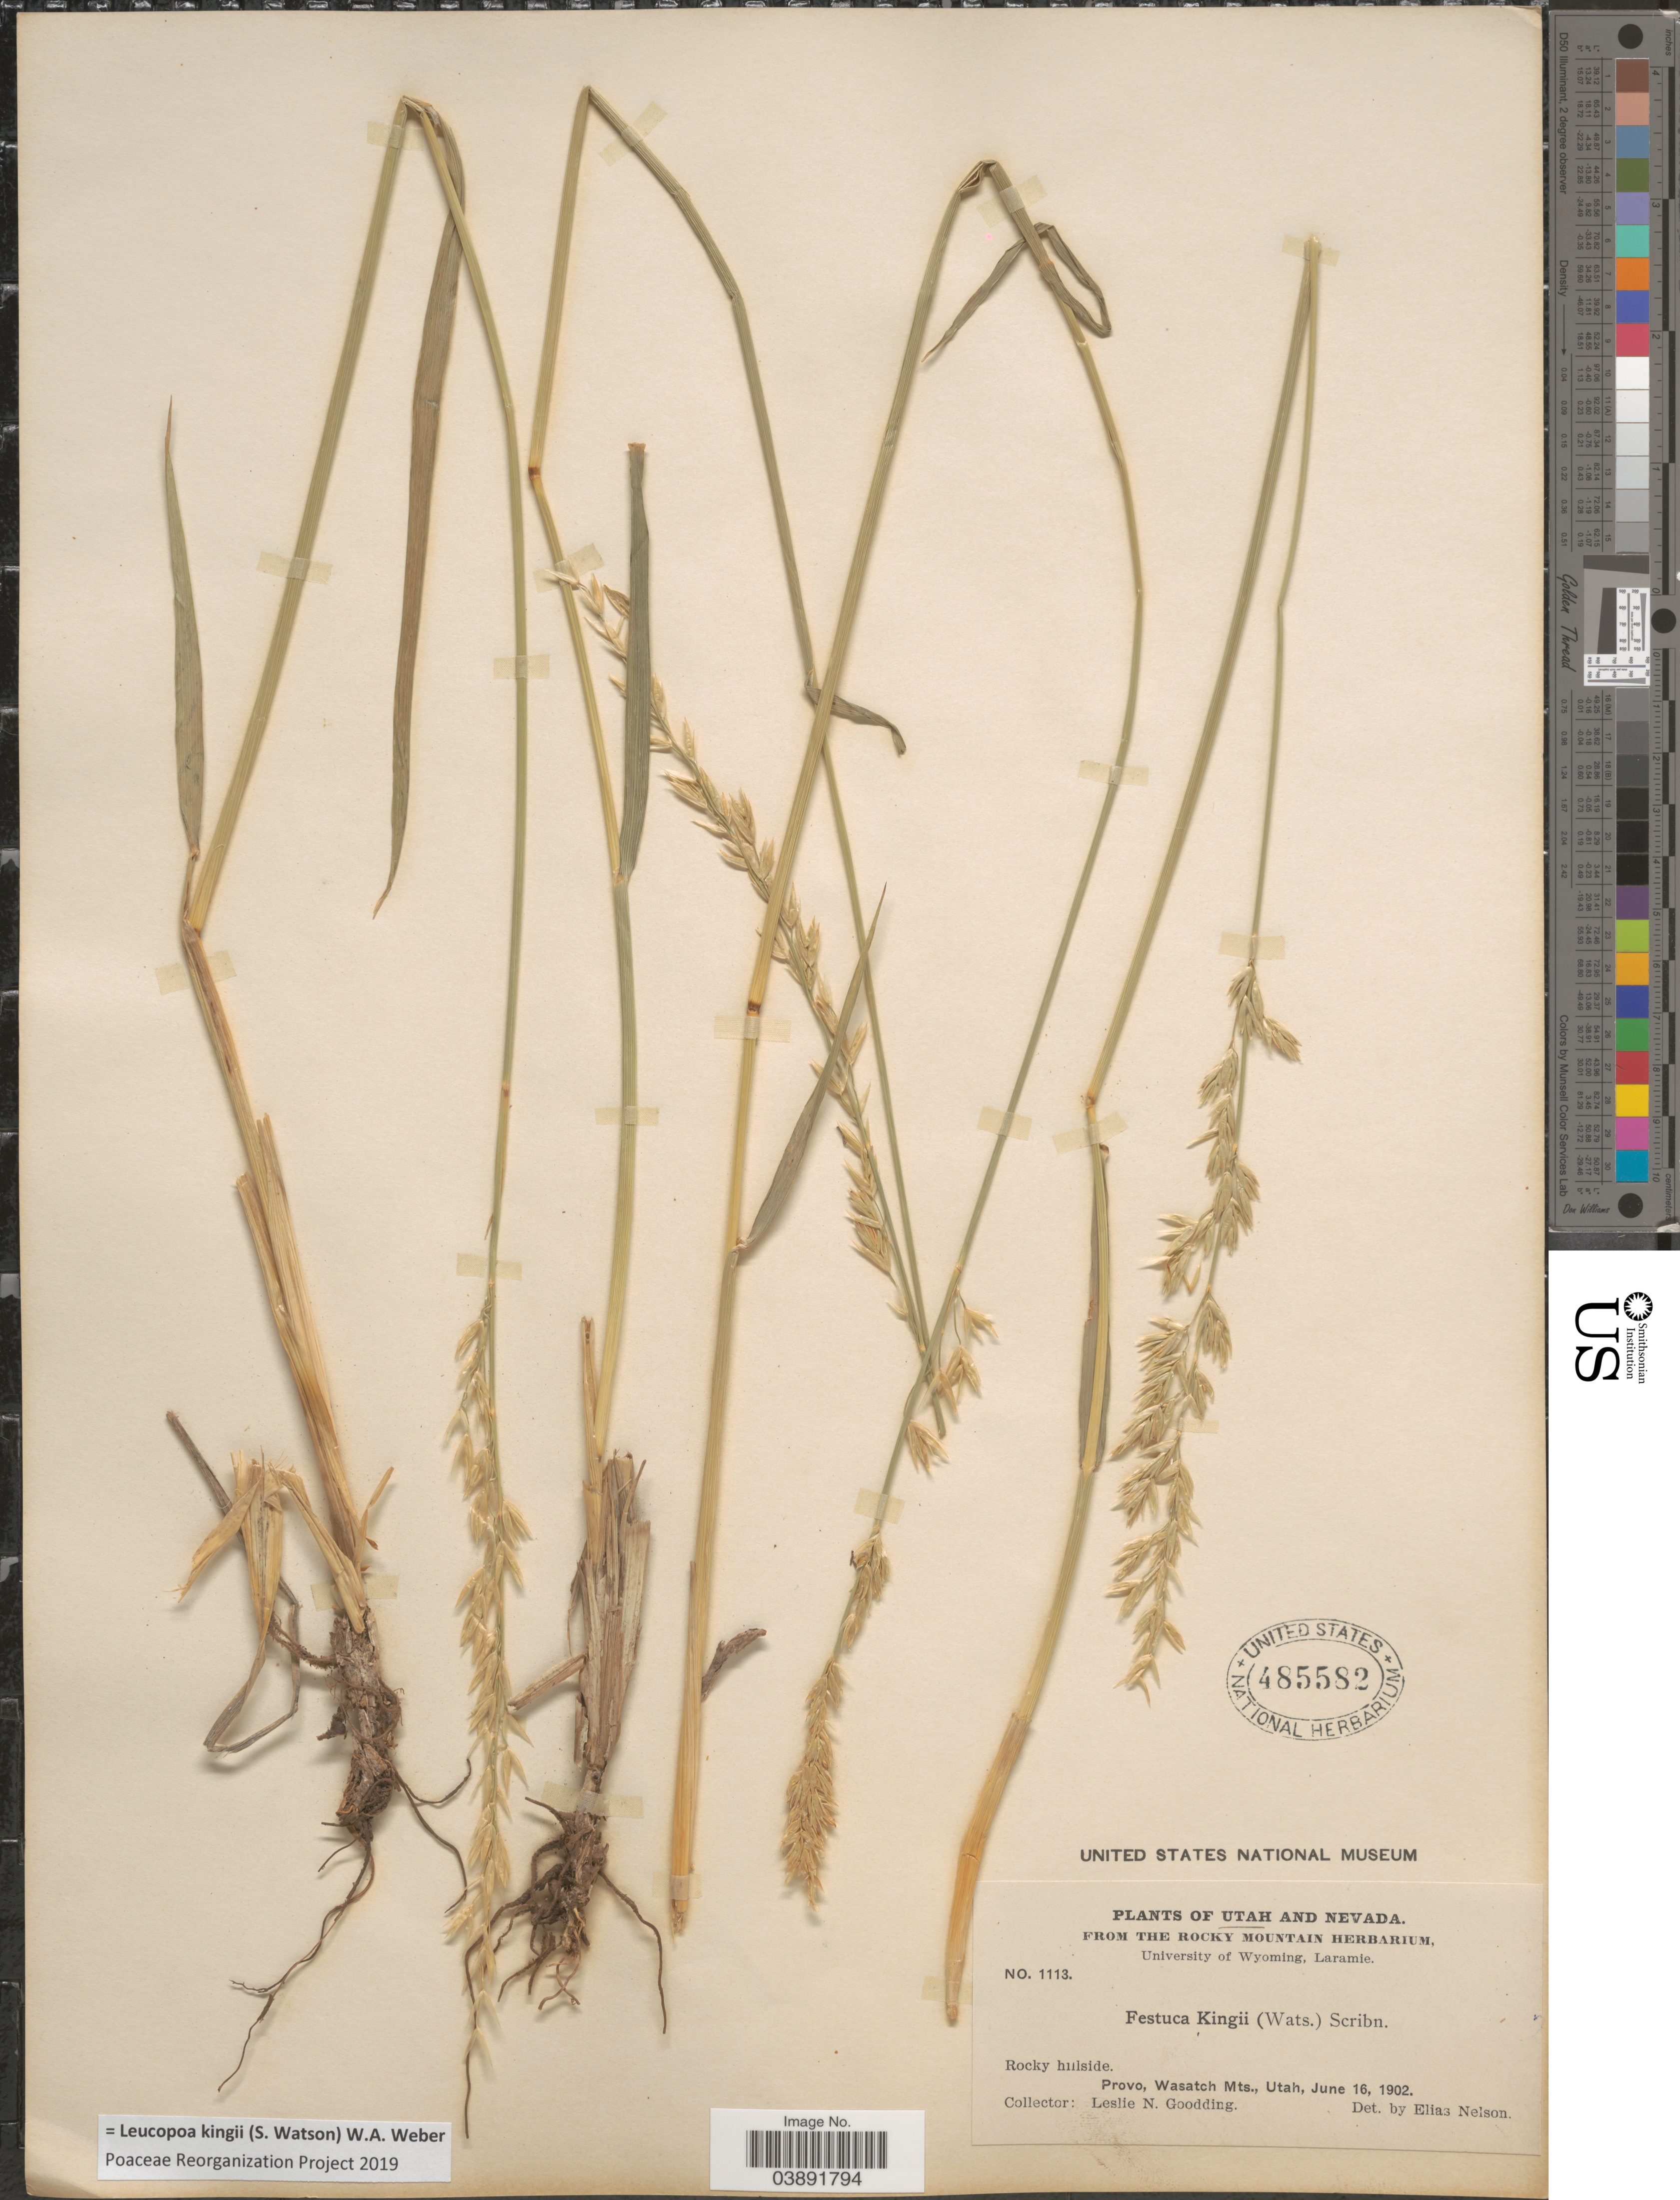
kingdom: Plantae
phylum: Tracheophyta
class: Liliopsida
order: Poales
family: Poaceae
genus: Hesperochloa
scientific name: Hesperochloa kingii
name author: (S. Watson) Rydb.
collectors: L. N. Goodding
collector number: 1113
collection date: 1902-06-16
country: United States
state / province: Utah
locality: Provo, Wasatch Mts.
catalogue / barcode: US 485582